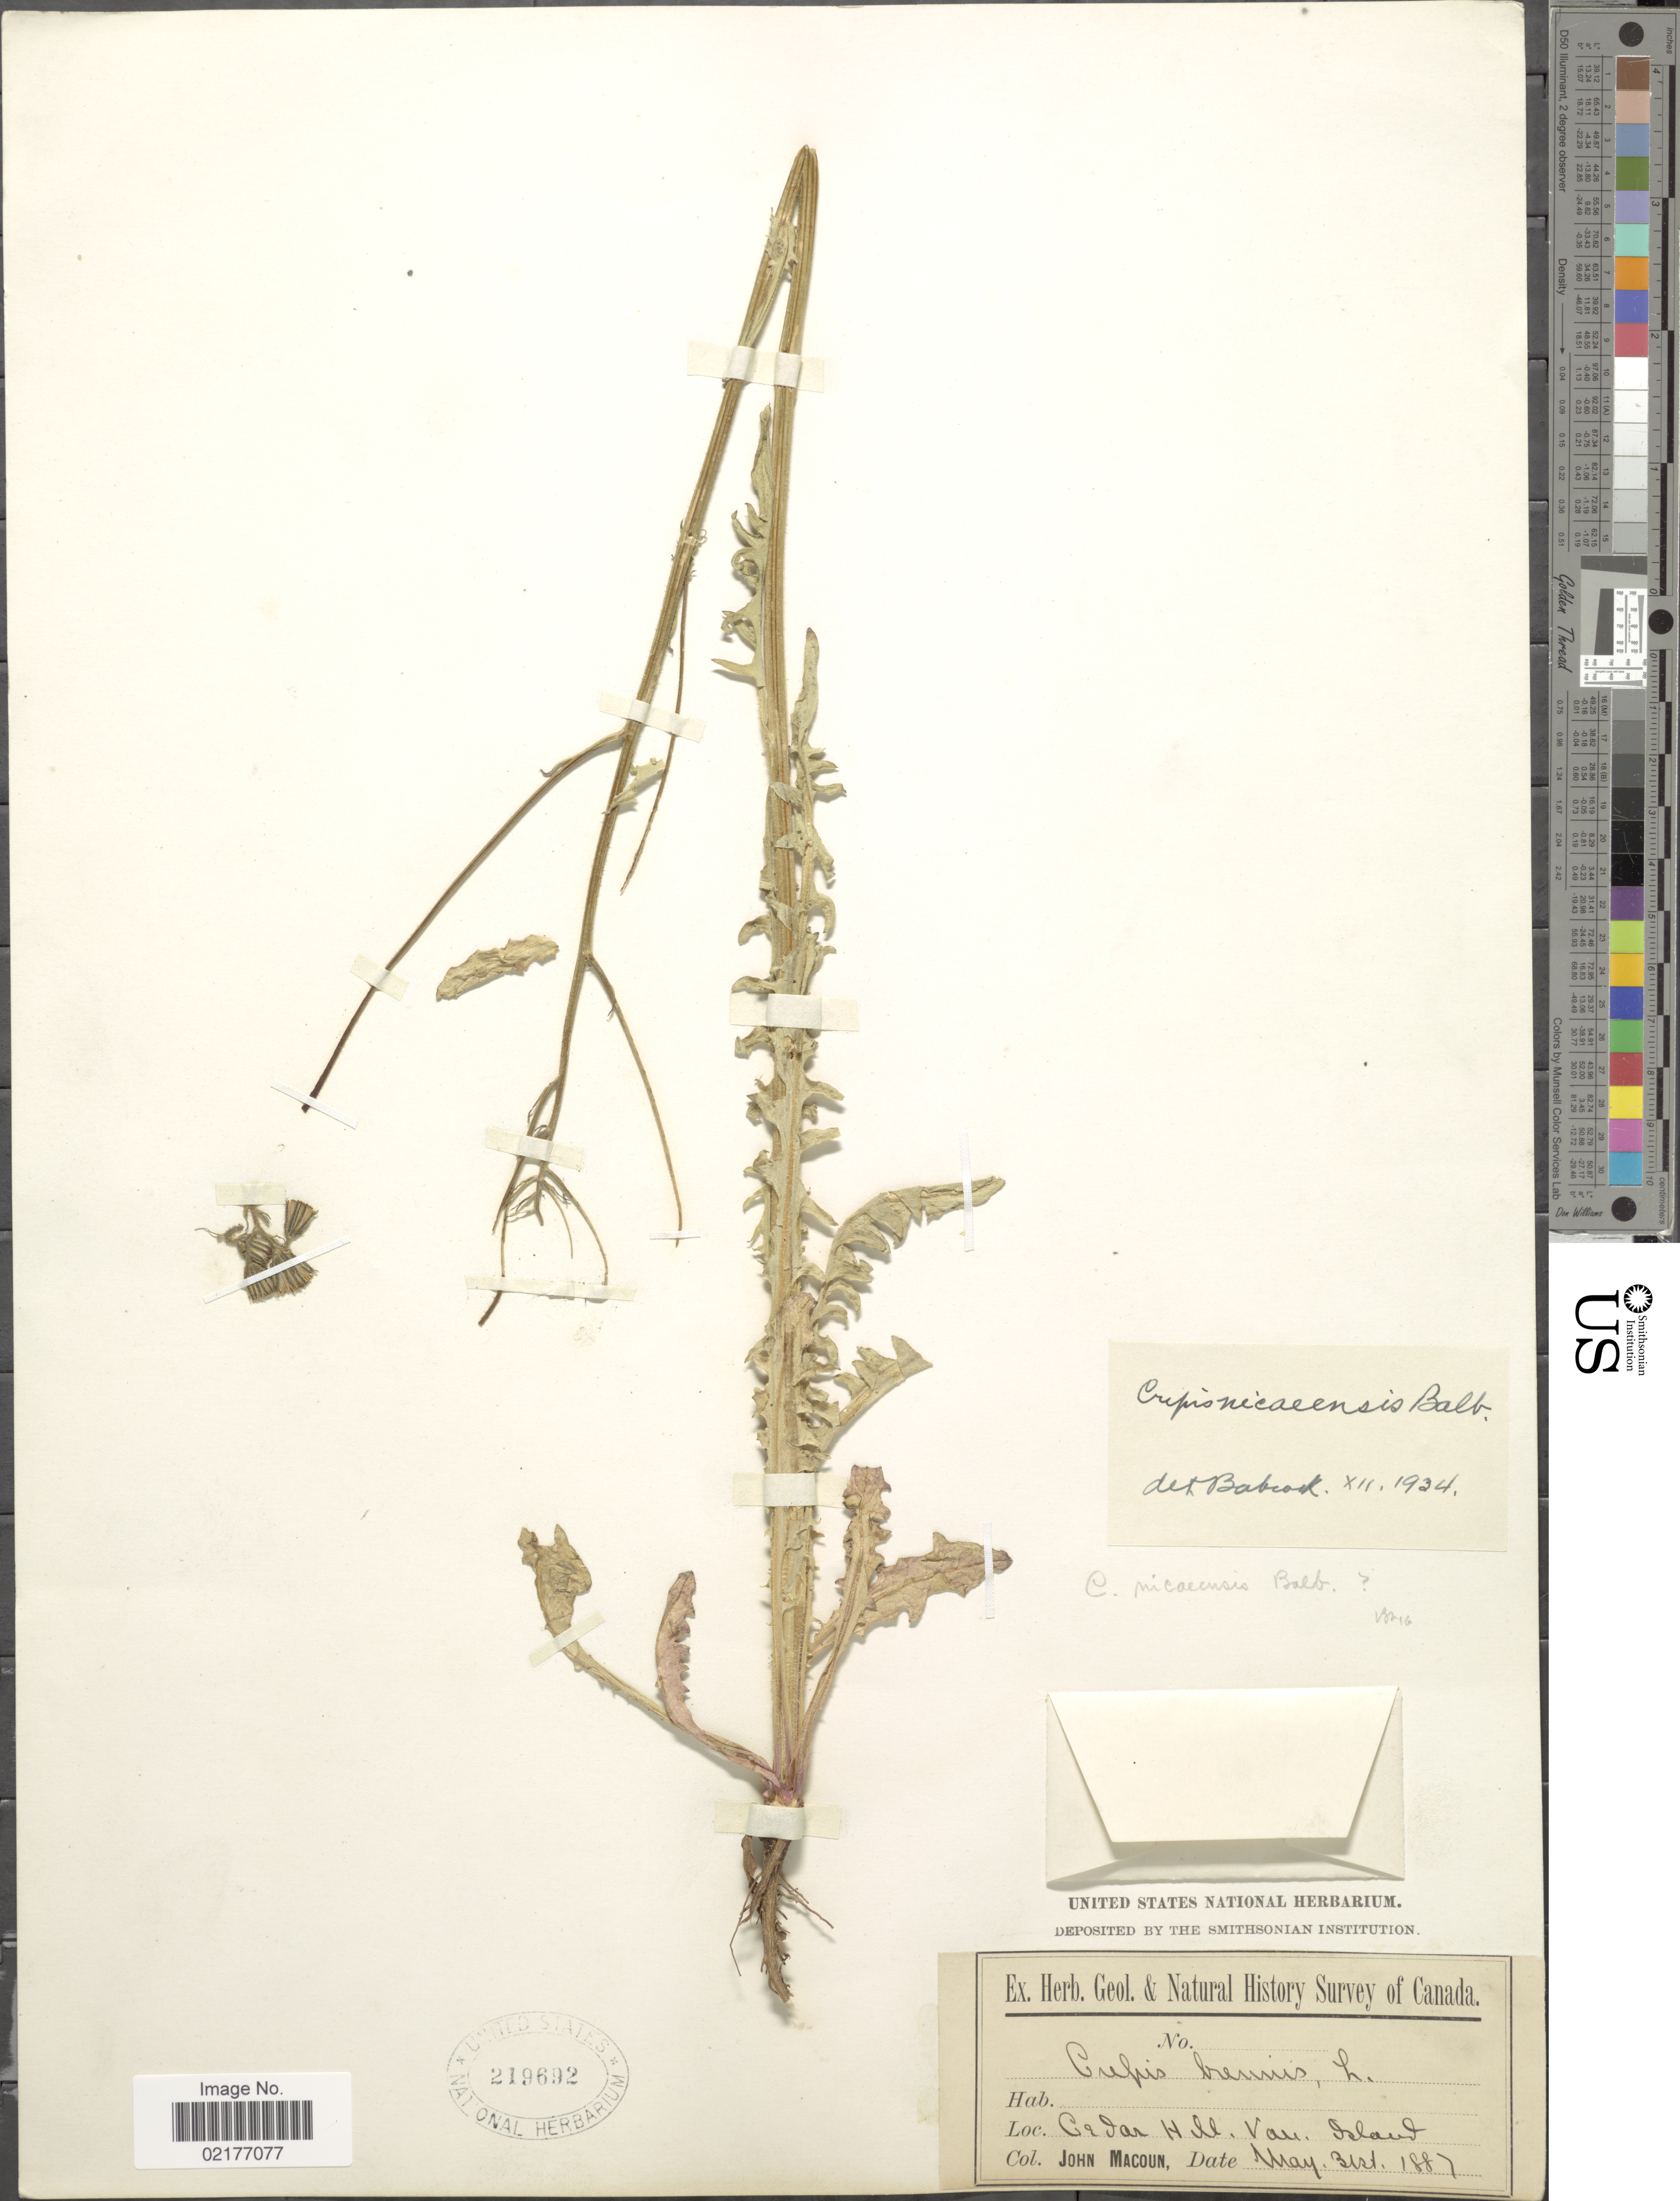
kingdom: Plantae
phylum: Tracheophyta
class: Magnoliopsida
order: Asterales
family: Asteraceae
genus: Crepis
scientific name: Crepis nicaeensis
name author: Balb.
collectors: J. Macoun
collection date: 1887-05-31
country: Canada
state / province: British Columbia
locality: Cedar Hill, Van. Island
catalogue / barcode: US 219692